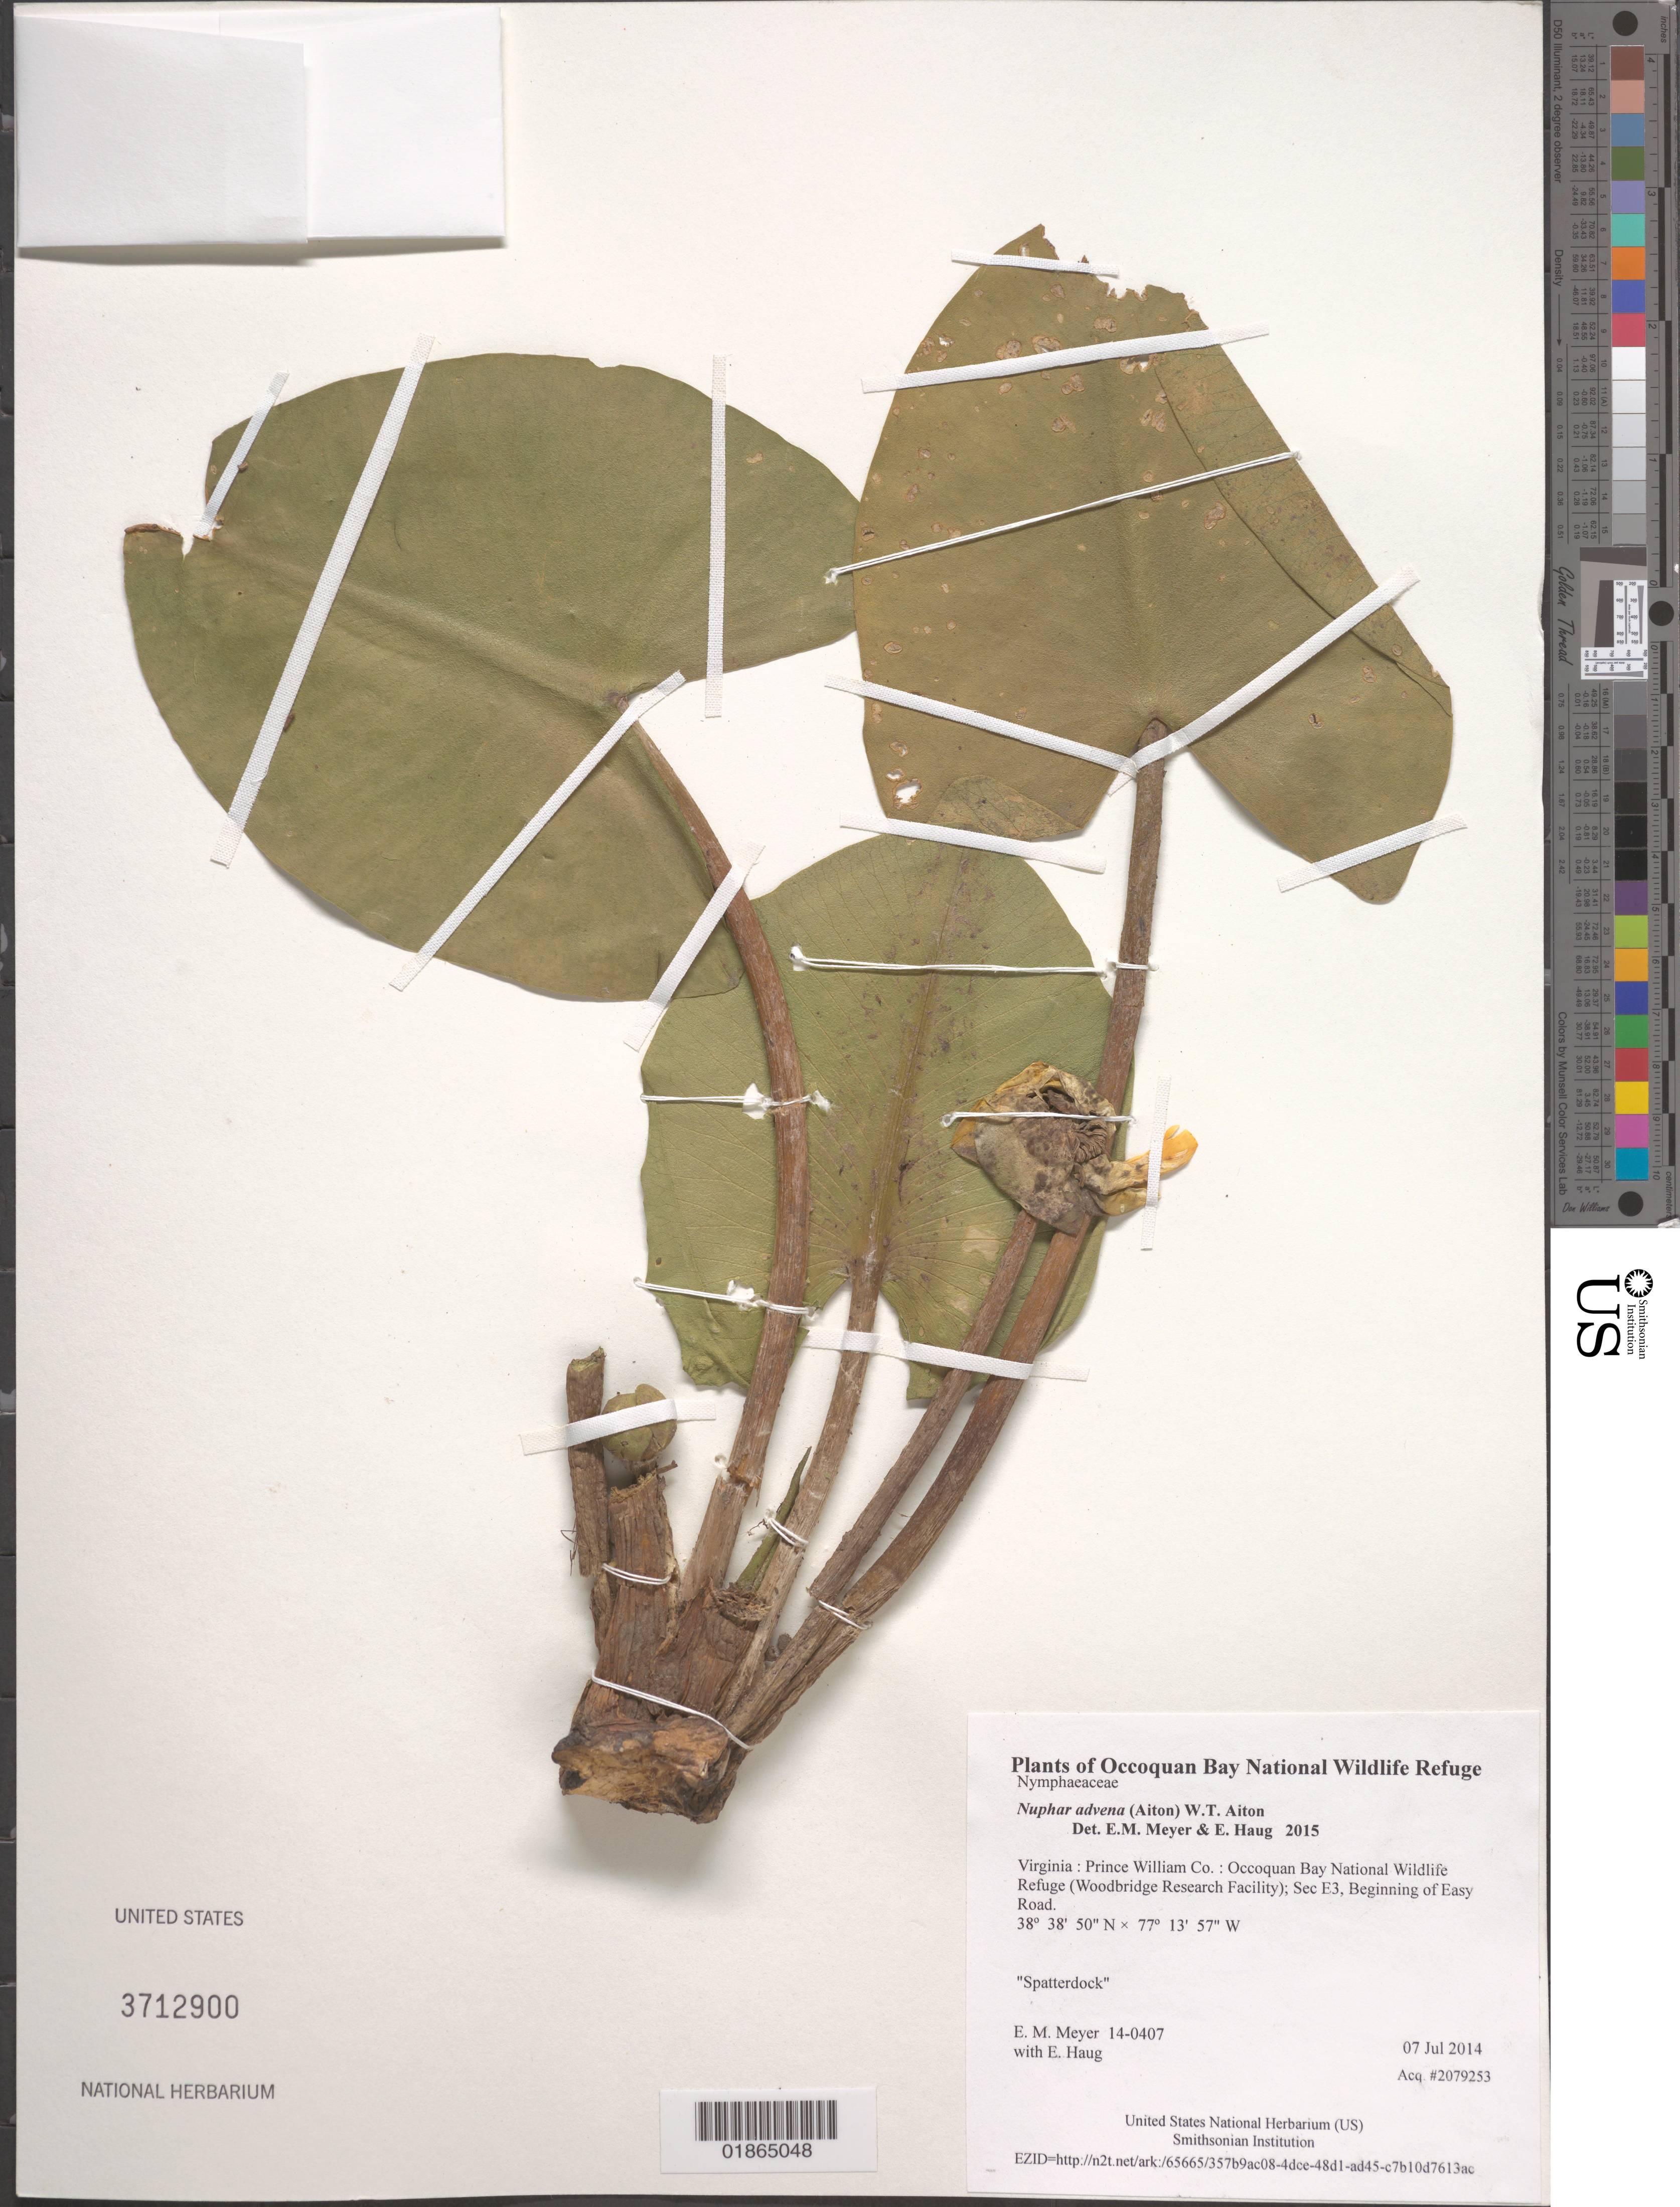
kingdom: Plantae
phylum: Tracheophyta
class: Magnoliopsida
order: Nymphaeales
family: Nymphaeaceae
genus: Nuphar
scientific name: Nuphar advena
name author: (Aiton) W.T. Aiton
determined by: Meyer, E. M.; Haug, E.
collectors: E. M. Meyer & E. Haug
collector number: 14-0407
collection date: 2014-07-07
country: United States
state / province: Virginia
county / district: Prince William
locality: Occoquan Bay National Wildlife Refuge (Woodbridge Research Facility); Sec E3, Beginning of Easy Road.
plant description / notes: Spatterdock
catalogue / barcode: US 3712900